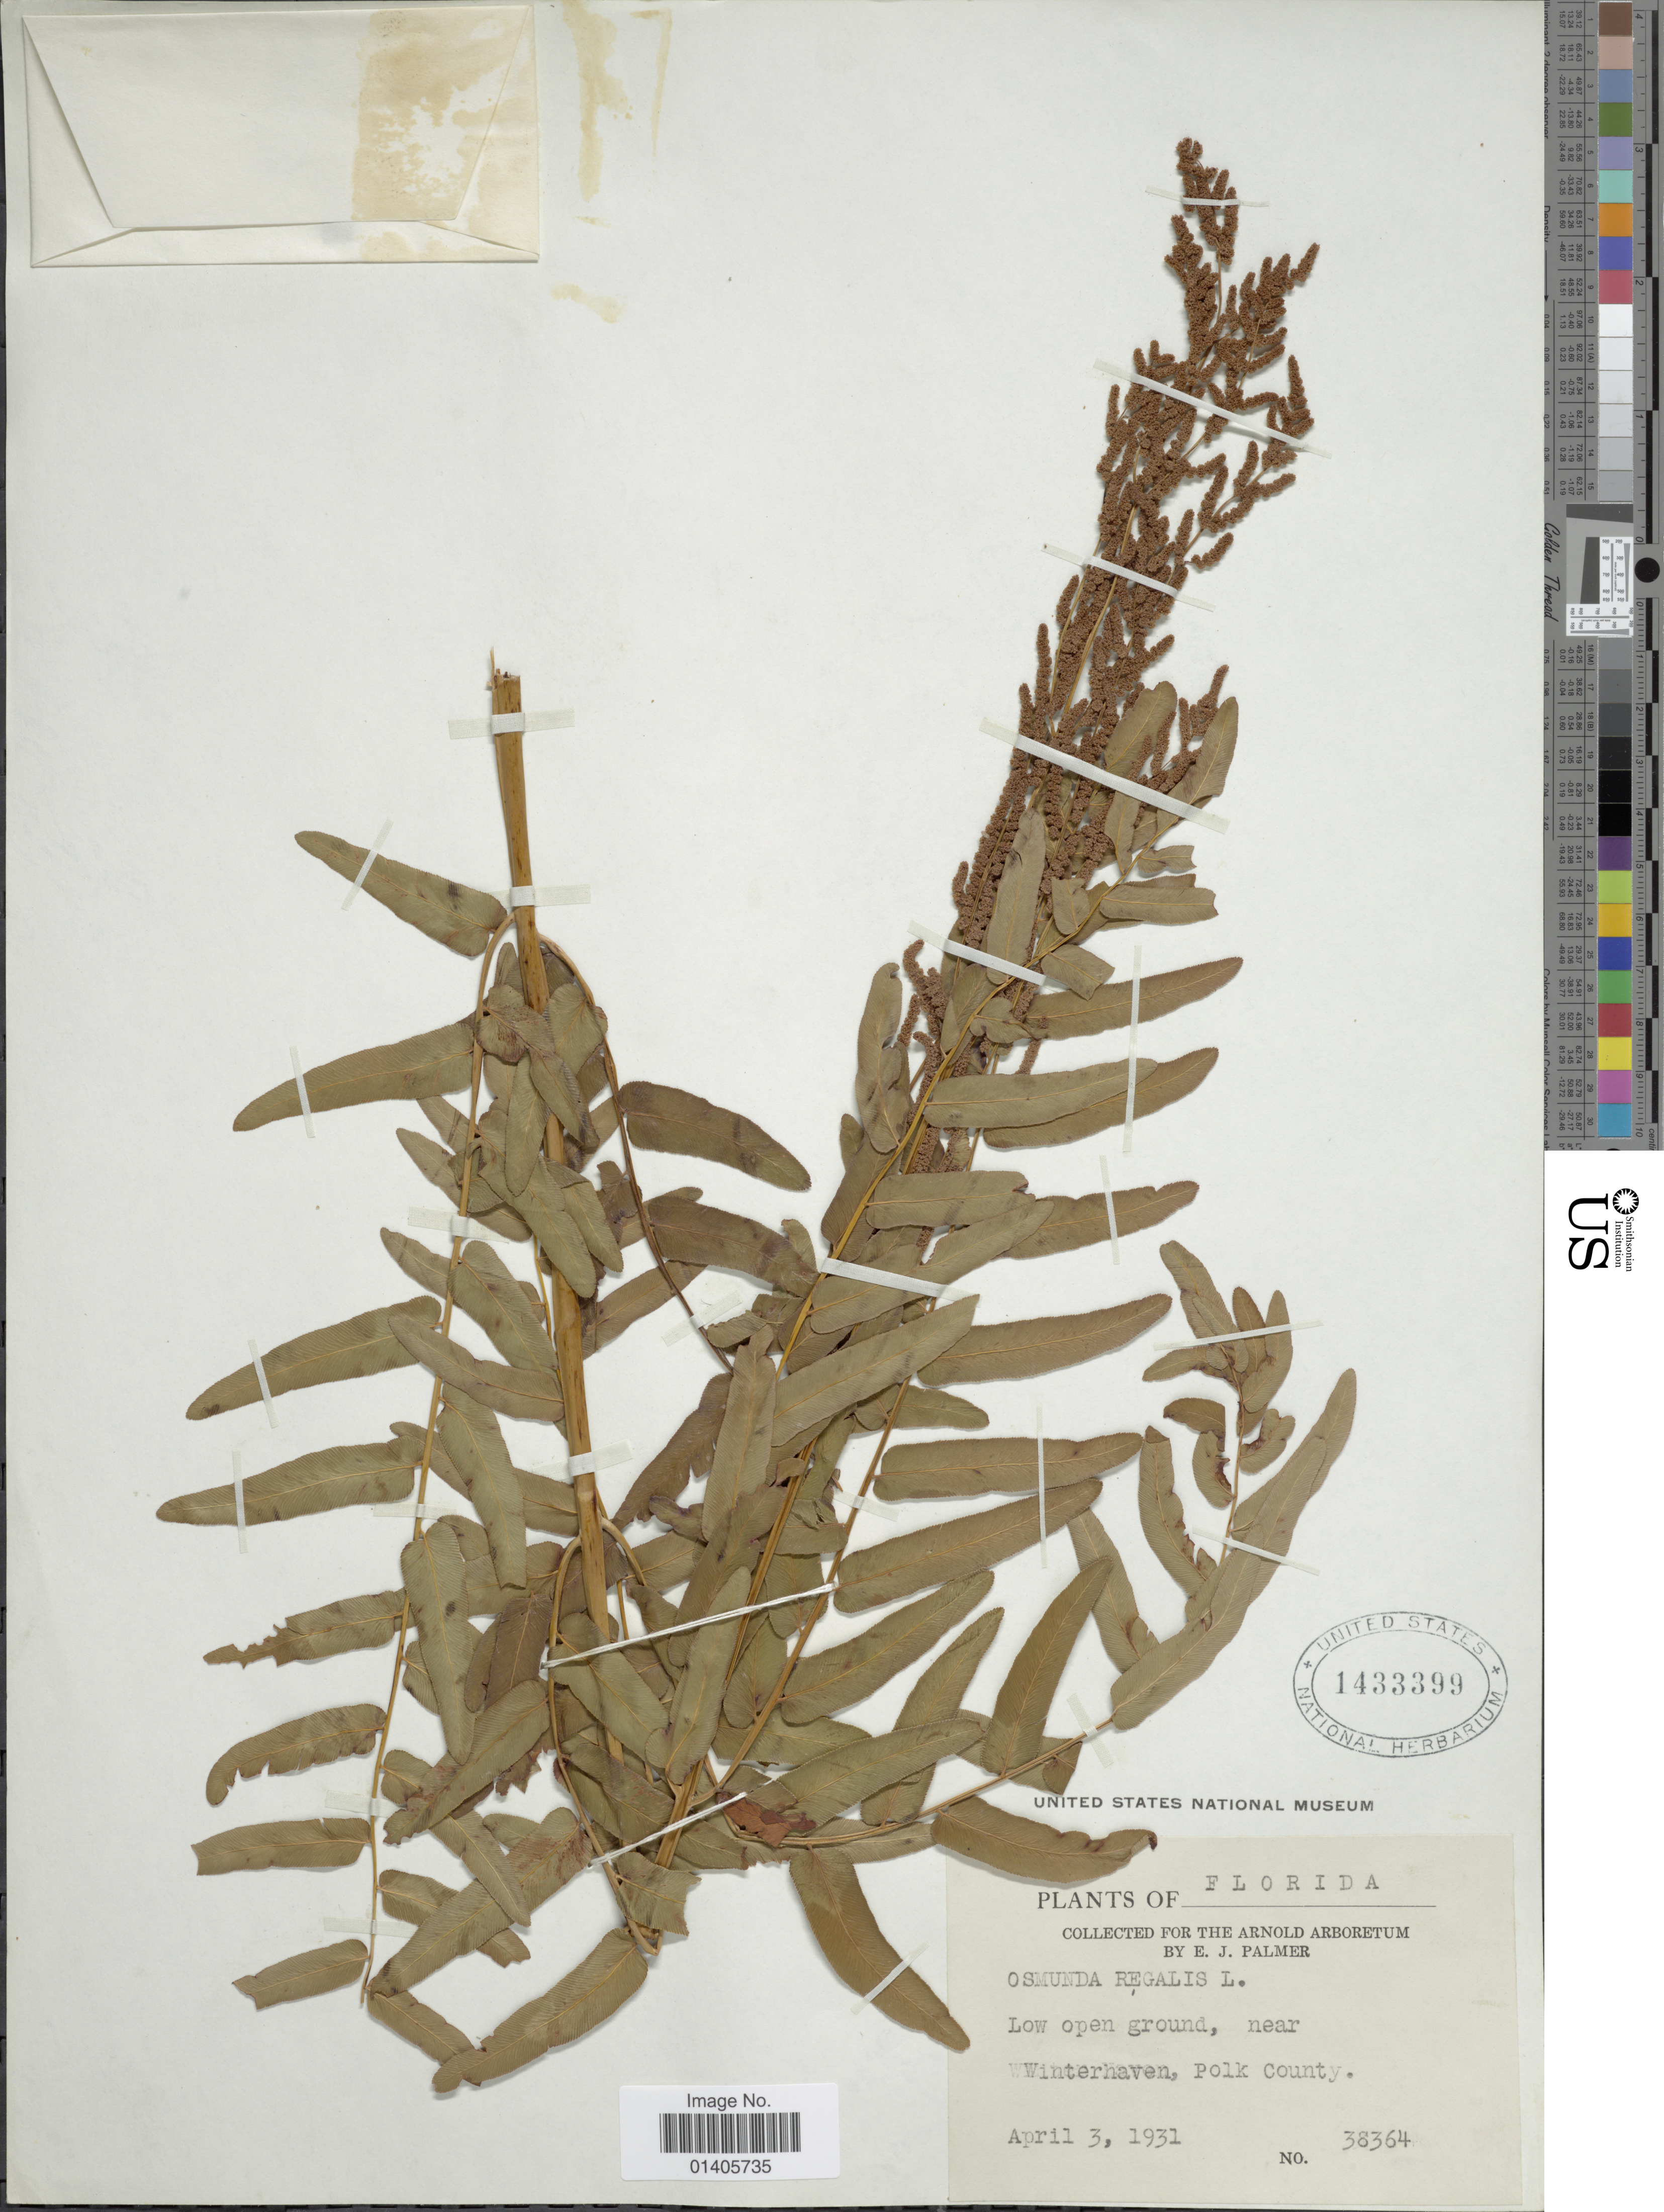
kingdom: Plantae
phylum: Tracheophyta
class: Polypodiopsida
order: Osmundales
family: Osmundaceae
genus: Osmunda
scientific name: Osmunda regalis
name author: L.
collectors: E. J. Palmer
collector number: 38364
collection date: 1931-04-03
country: United States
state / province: Florida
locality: Low open ground, near Winterhaven, Polk County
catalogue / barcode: US 1433399